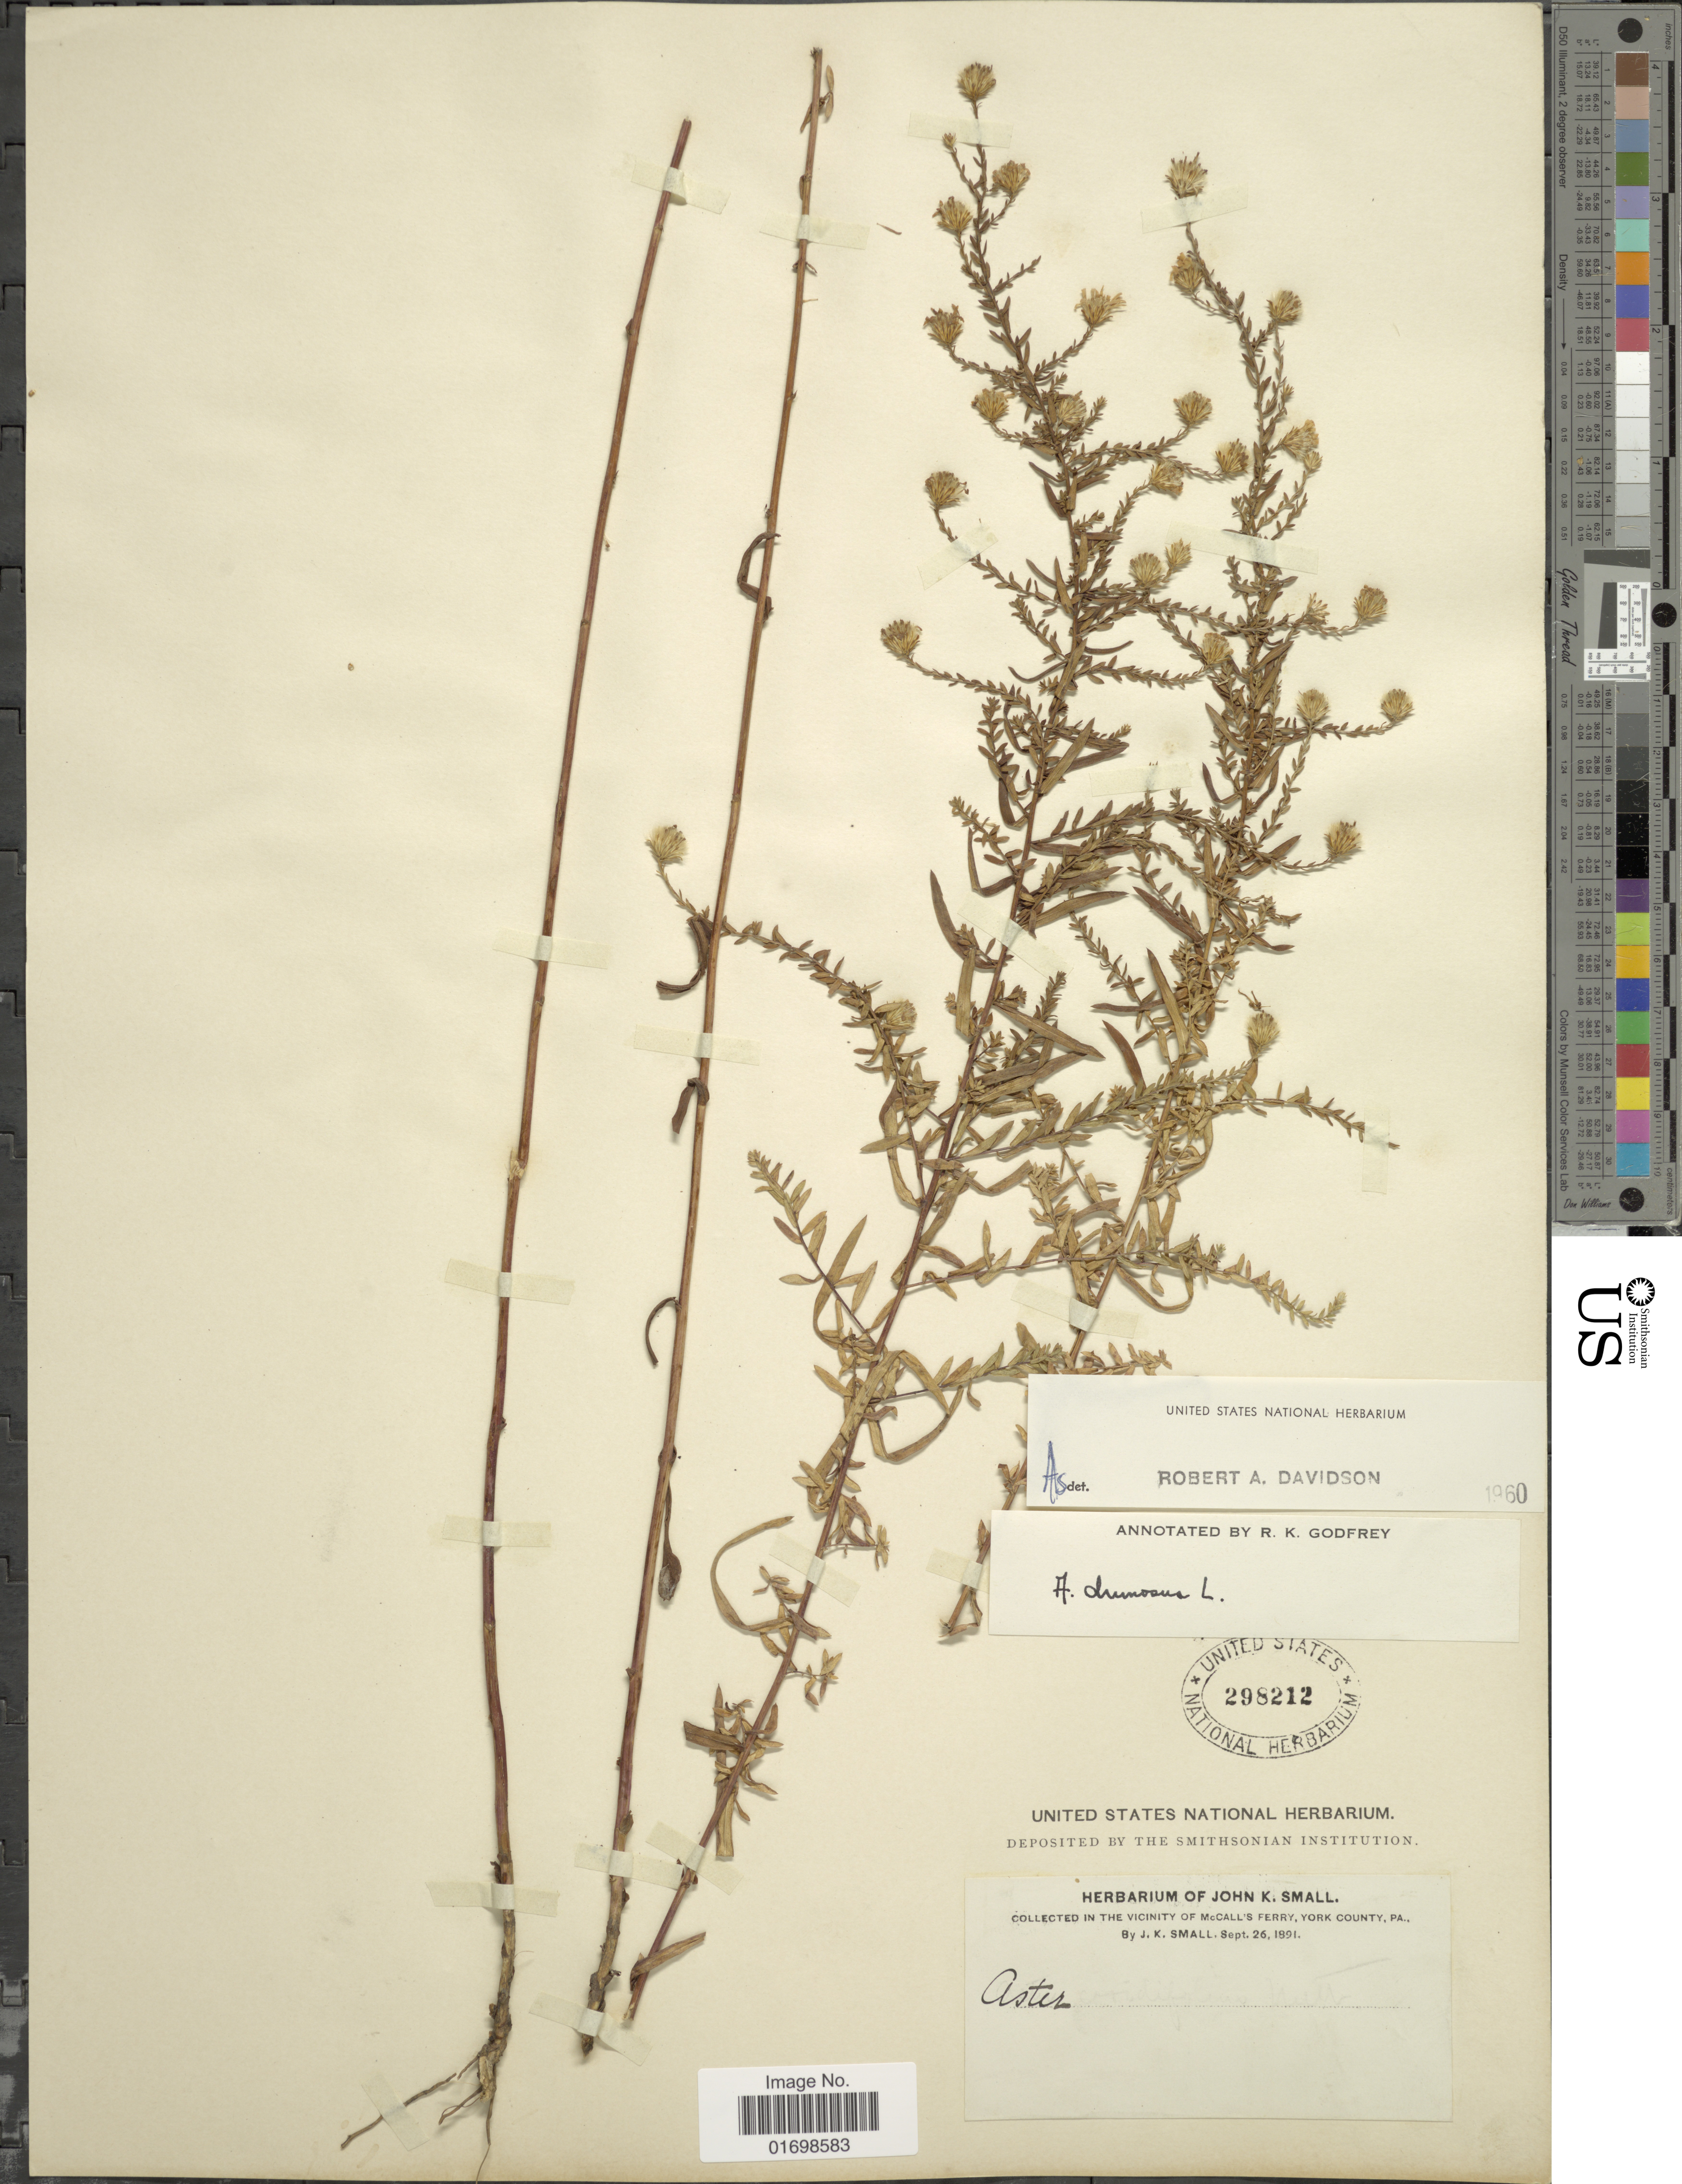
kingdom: Plantae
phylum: Tracheophyta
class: Magnoliopsida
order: Asterales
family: Asteraceae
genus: Symphyotrichum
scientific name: Symphyotrichum dumosum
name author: (L.) G.L. Nesom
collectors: J. K. Small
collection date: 1891-09-26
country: United States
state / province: Pennsylvania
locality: Vicinity of McCall's Ferry, York County, Pa.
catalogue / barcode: US 298212